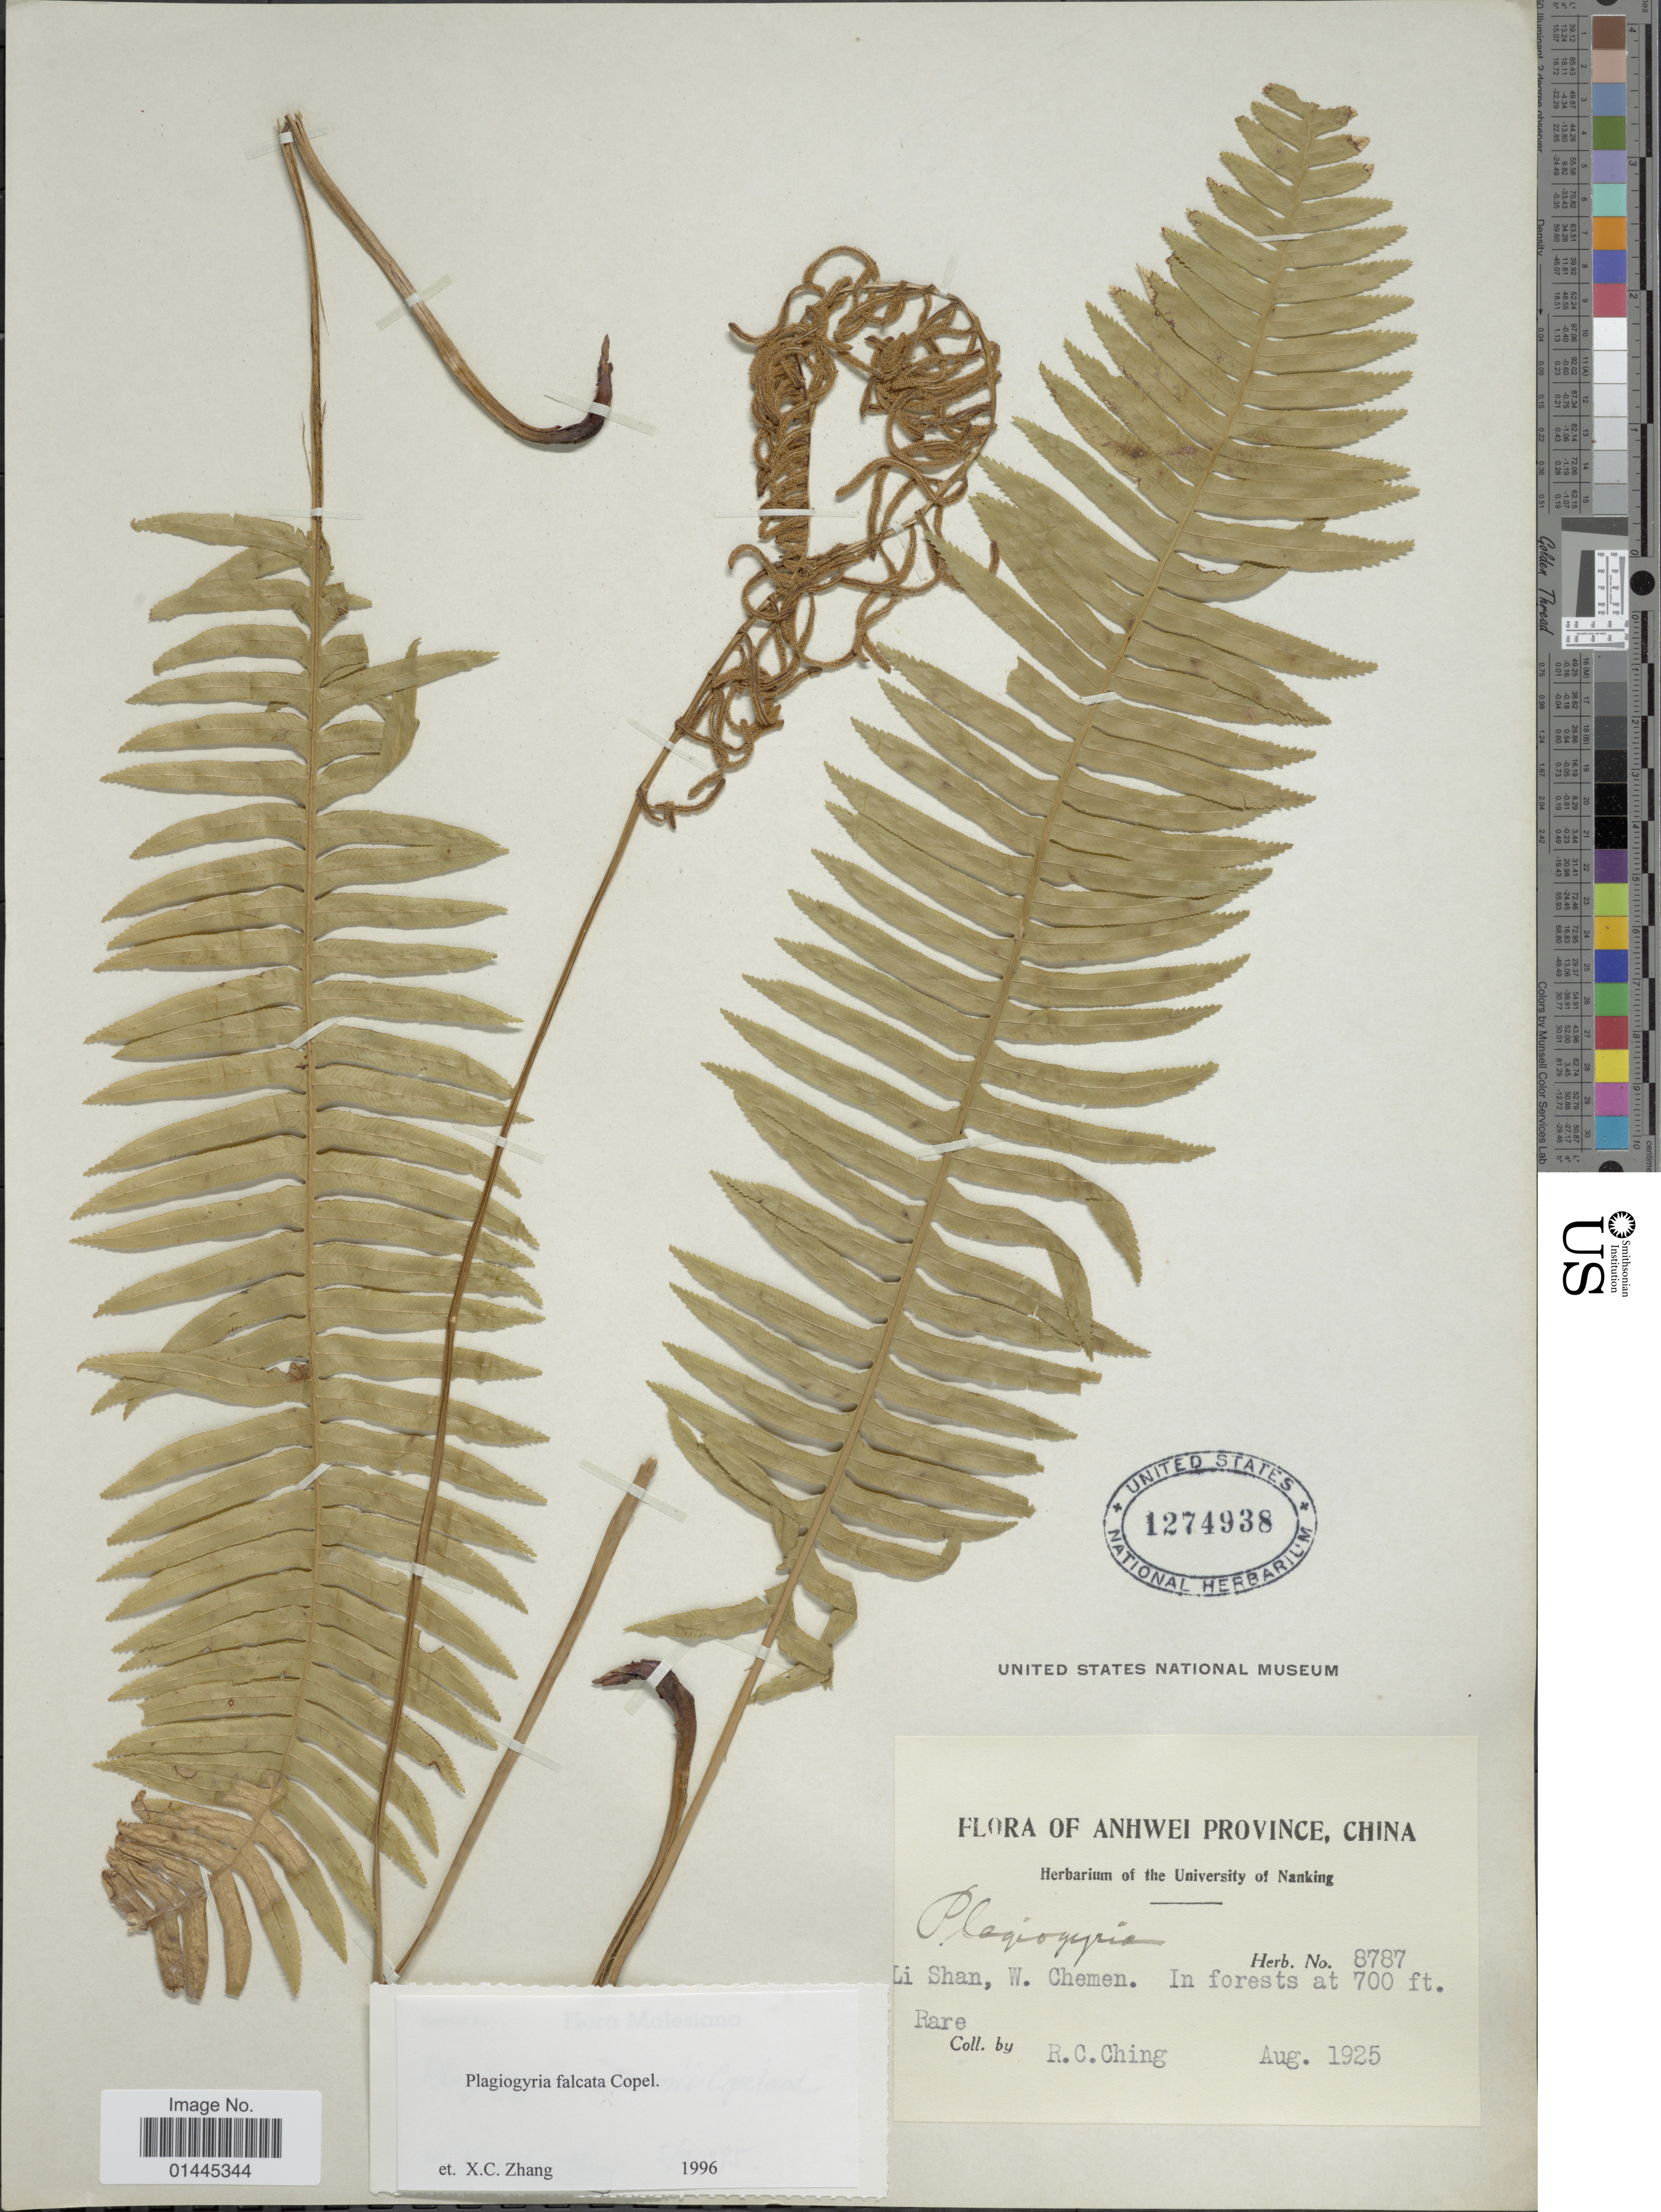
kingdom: Plantae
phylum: Tracheophyta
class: Polypodiopsida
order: Cyatheales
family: Plagiogyriaceae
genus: Plagiogyria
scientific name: Plagiogyria falcata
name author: Copel.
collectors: R. C. Ching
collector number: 8787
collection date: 1925-08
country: China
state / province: Anhui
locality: Anhwei Province, Li Shan, W. Chemen, in forests.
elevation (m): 213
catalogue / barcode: US 1274938